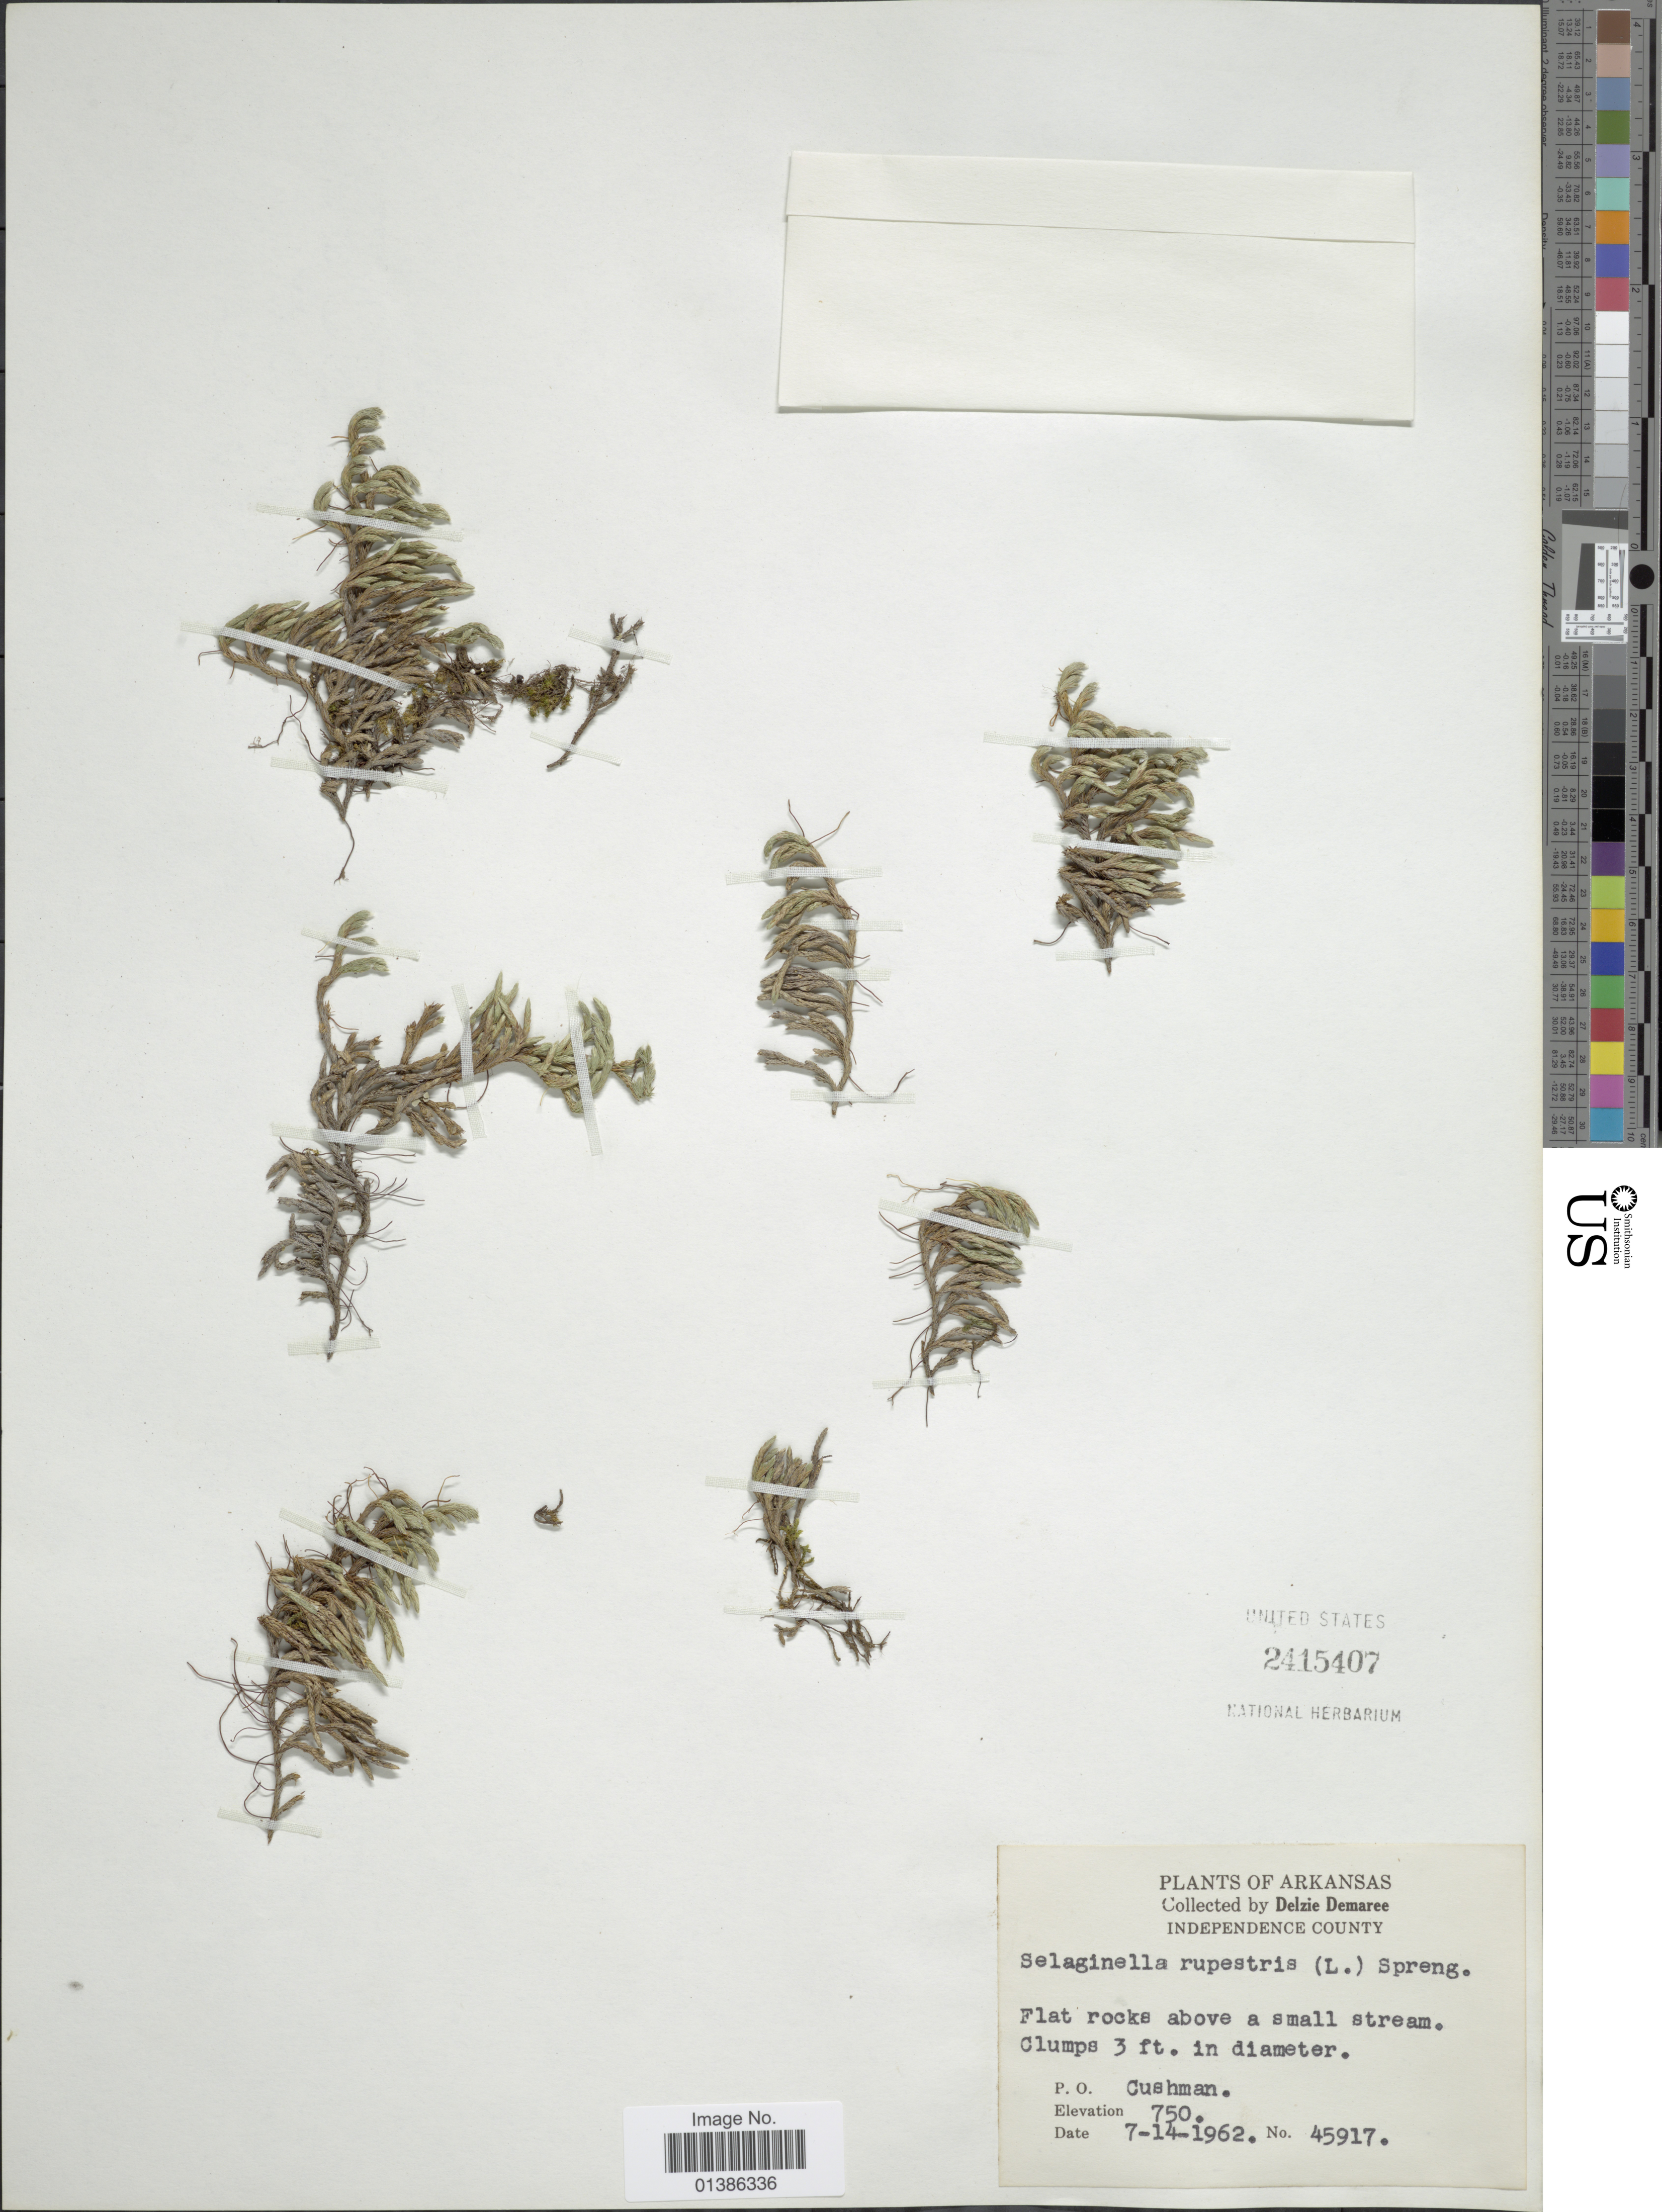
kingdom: Plantae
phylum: Tracheophyta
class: Lycopodiopsida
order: Selaginellales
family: Selaginellaceae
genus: Selaginella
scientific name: Selaginella rupestris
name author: (L.) Spring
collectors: D. Demaree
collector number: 45917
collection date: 1962-07-14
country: United States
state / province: Arkansas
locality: Independence County. P.O. Cushman.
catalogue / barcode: US 2415407